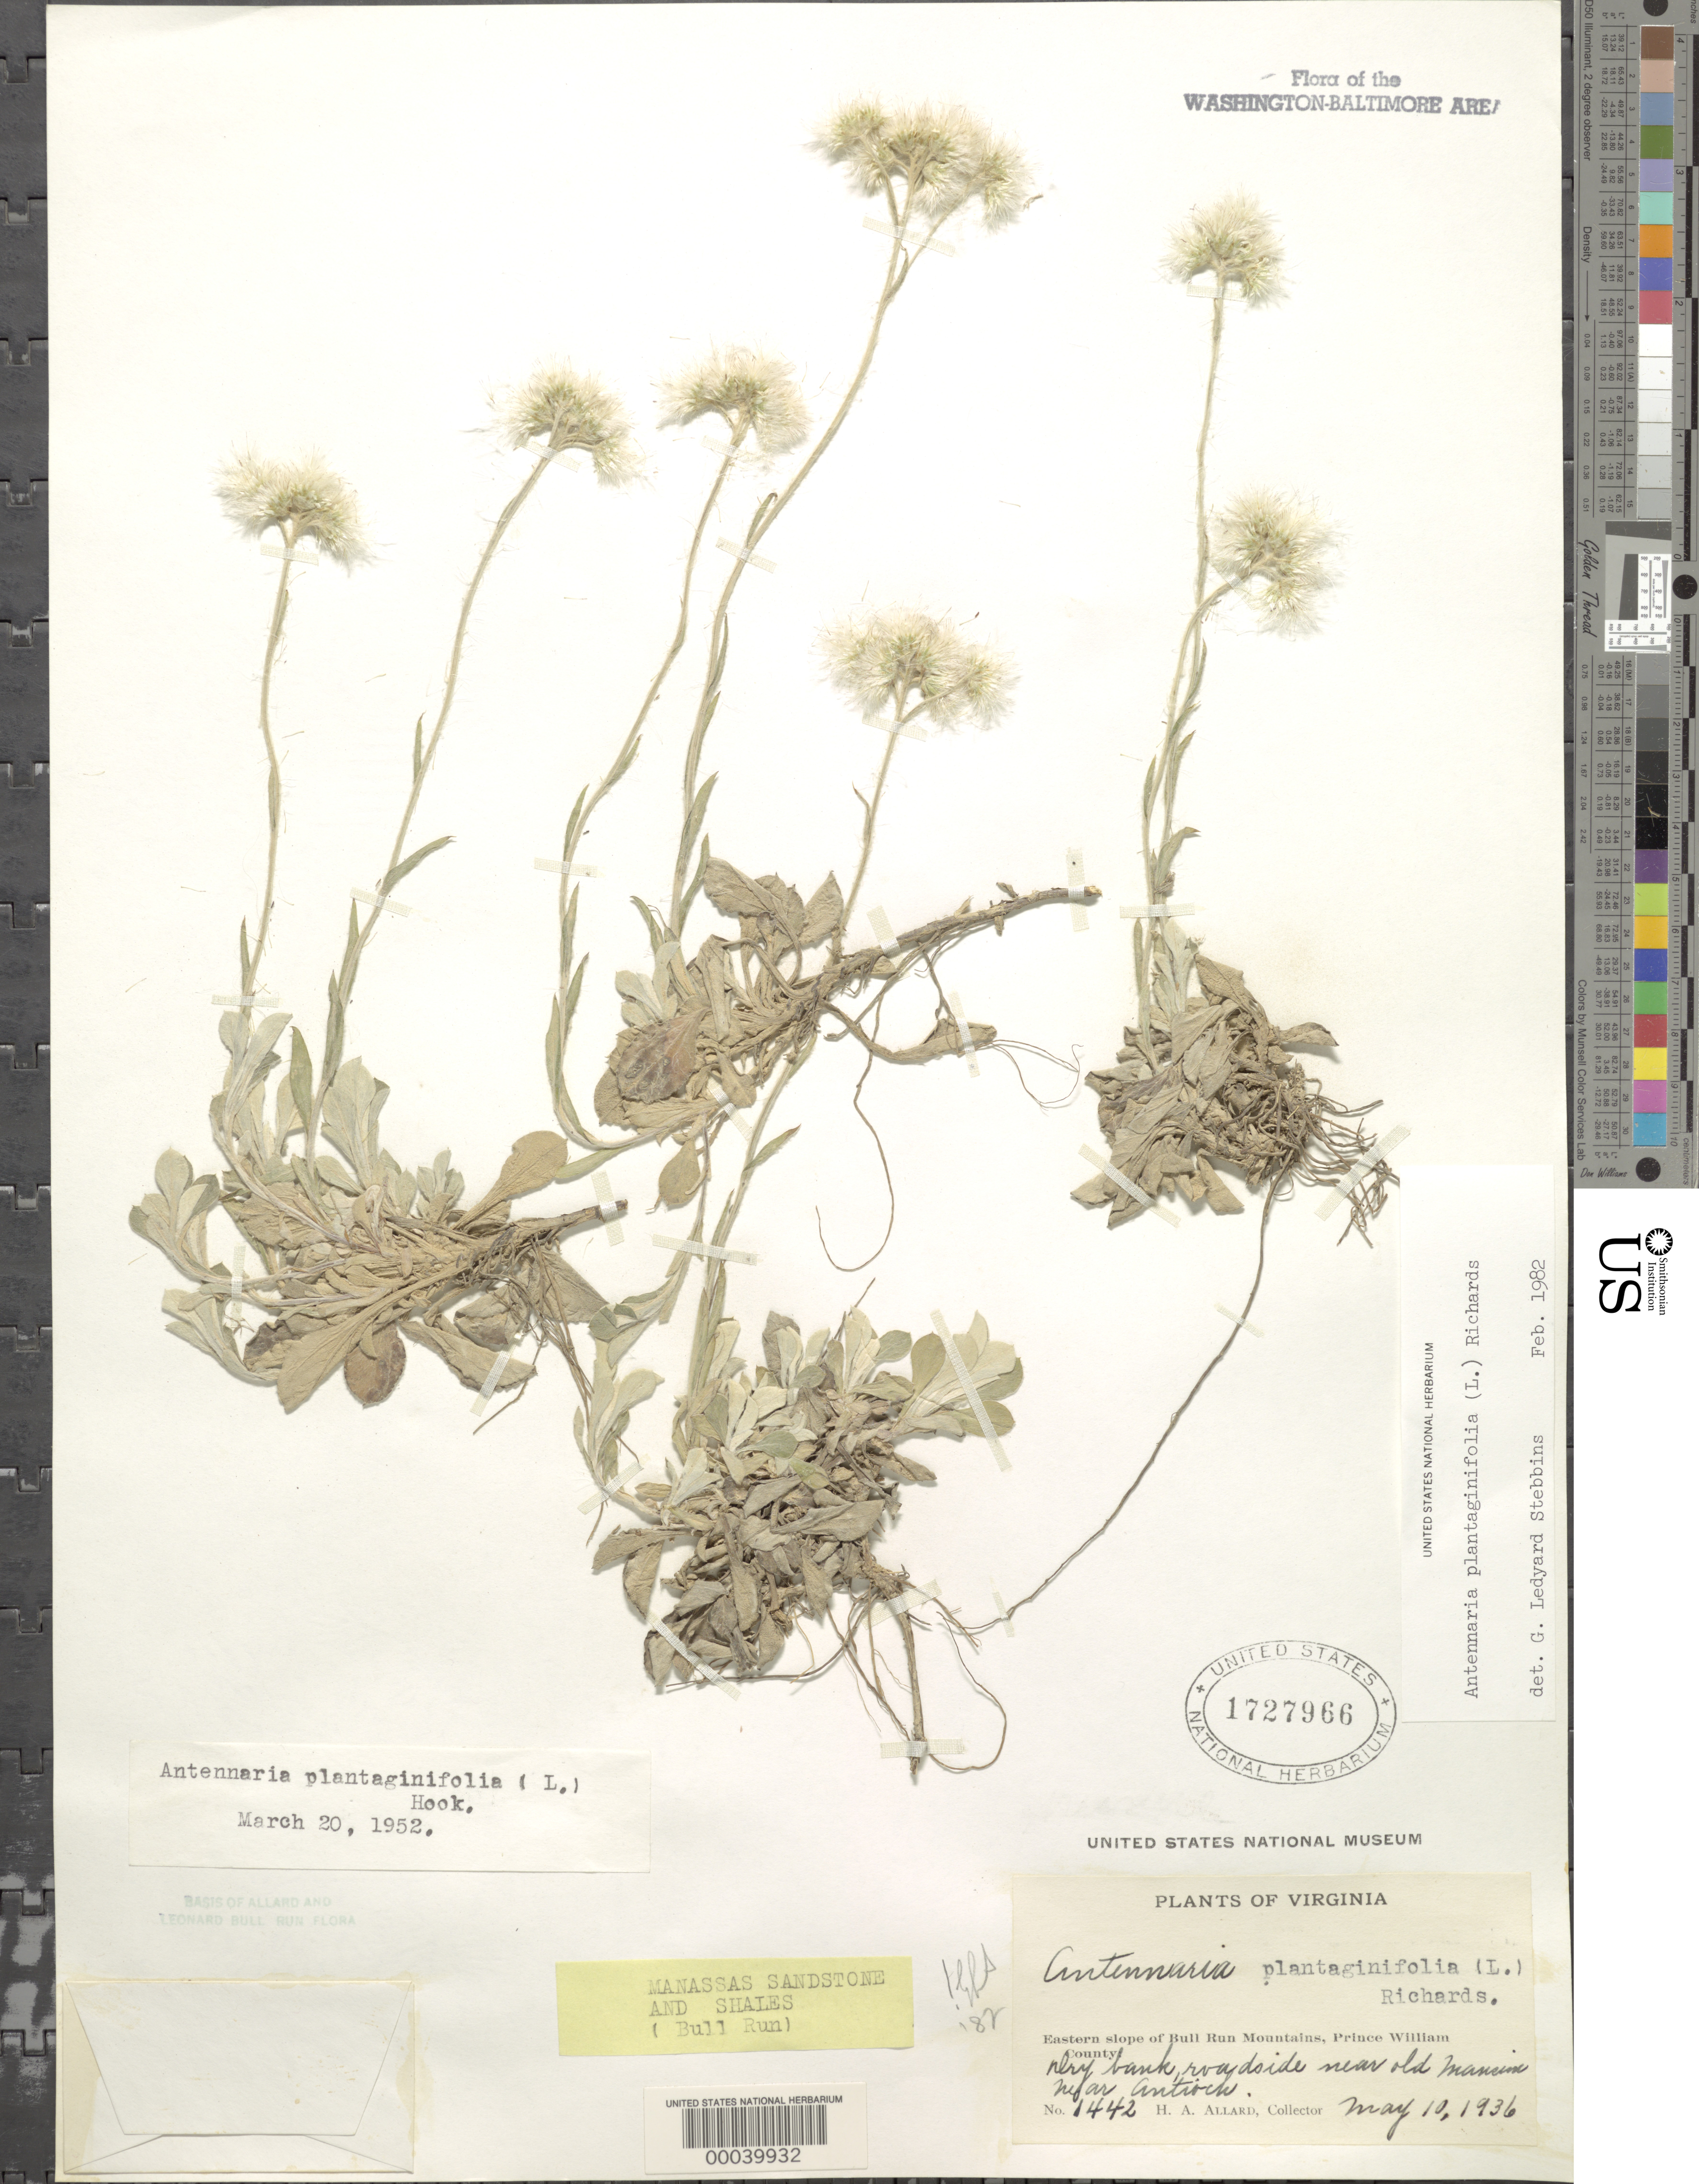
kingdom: Plantae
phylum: Tracheophyta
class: Magnoliopsida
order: Asterales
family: Asteraceae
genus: Antennaria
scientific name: Antennaria plantaginifolia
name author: (L.) Richardson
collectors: H. A. Allard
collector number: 1442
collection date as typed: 10 May 1936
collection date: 1936-05-10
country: United States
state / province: Virginia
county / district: Prince William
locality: Near Antioch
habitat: Dry roadside bank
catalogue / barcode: US 1727966